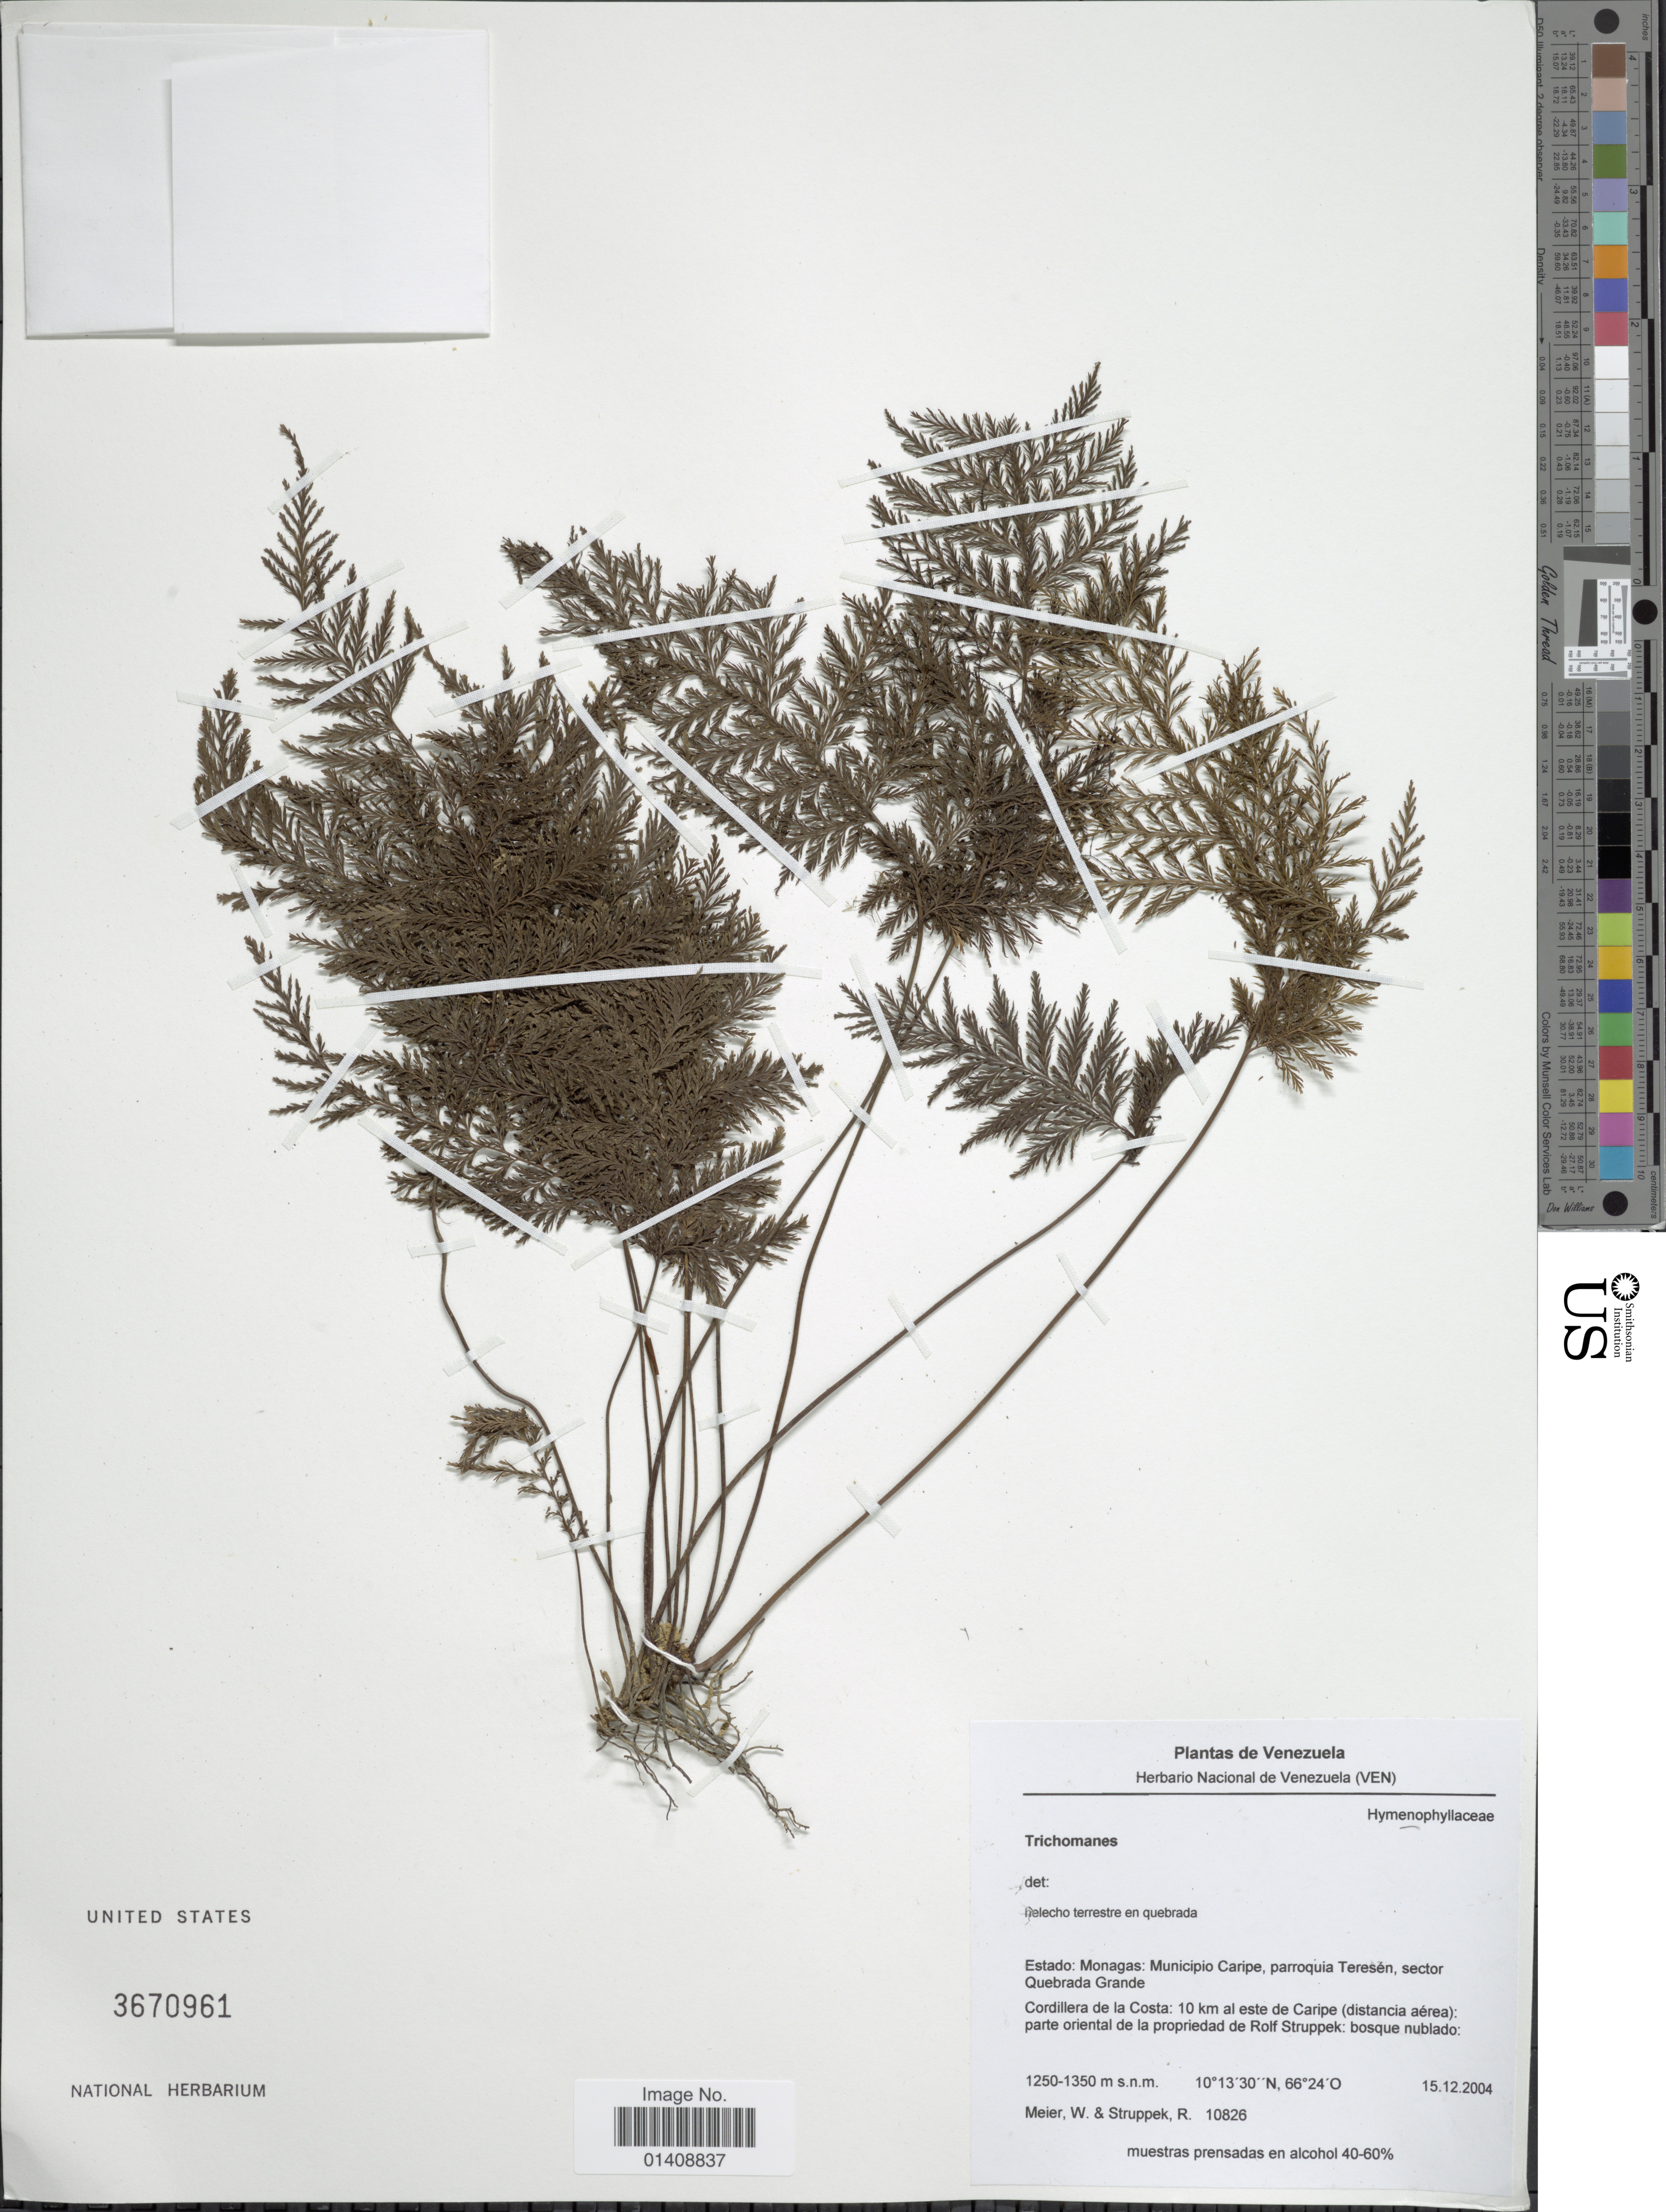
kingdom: Plantae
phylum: Tracheophyta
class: Polypodiopsida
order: Hymenophyllales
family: Hymenophyllaceae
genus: Trichomanes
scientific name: Trichomanes elegans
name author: Rich.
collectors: W. Meier & R. Struppek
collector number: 10826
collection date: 2004-12-15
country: Venezuela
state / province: Monagas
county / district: Caripe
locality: Estado: Municipio Carpie, parroquia Teresen, sector Quebrada Grande.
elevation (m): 1250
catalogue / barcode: US 3670961